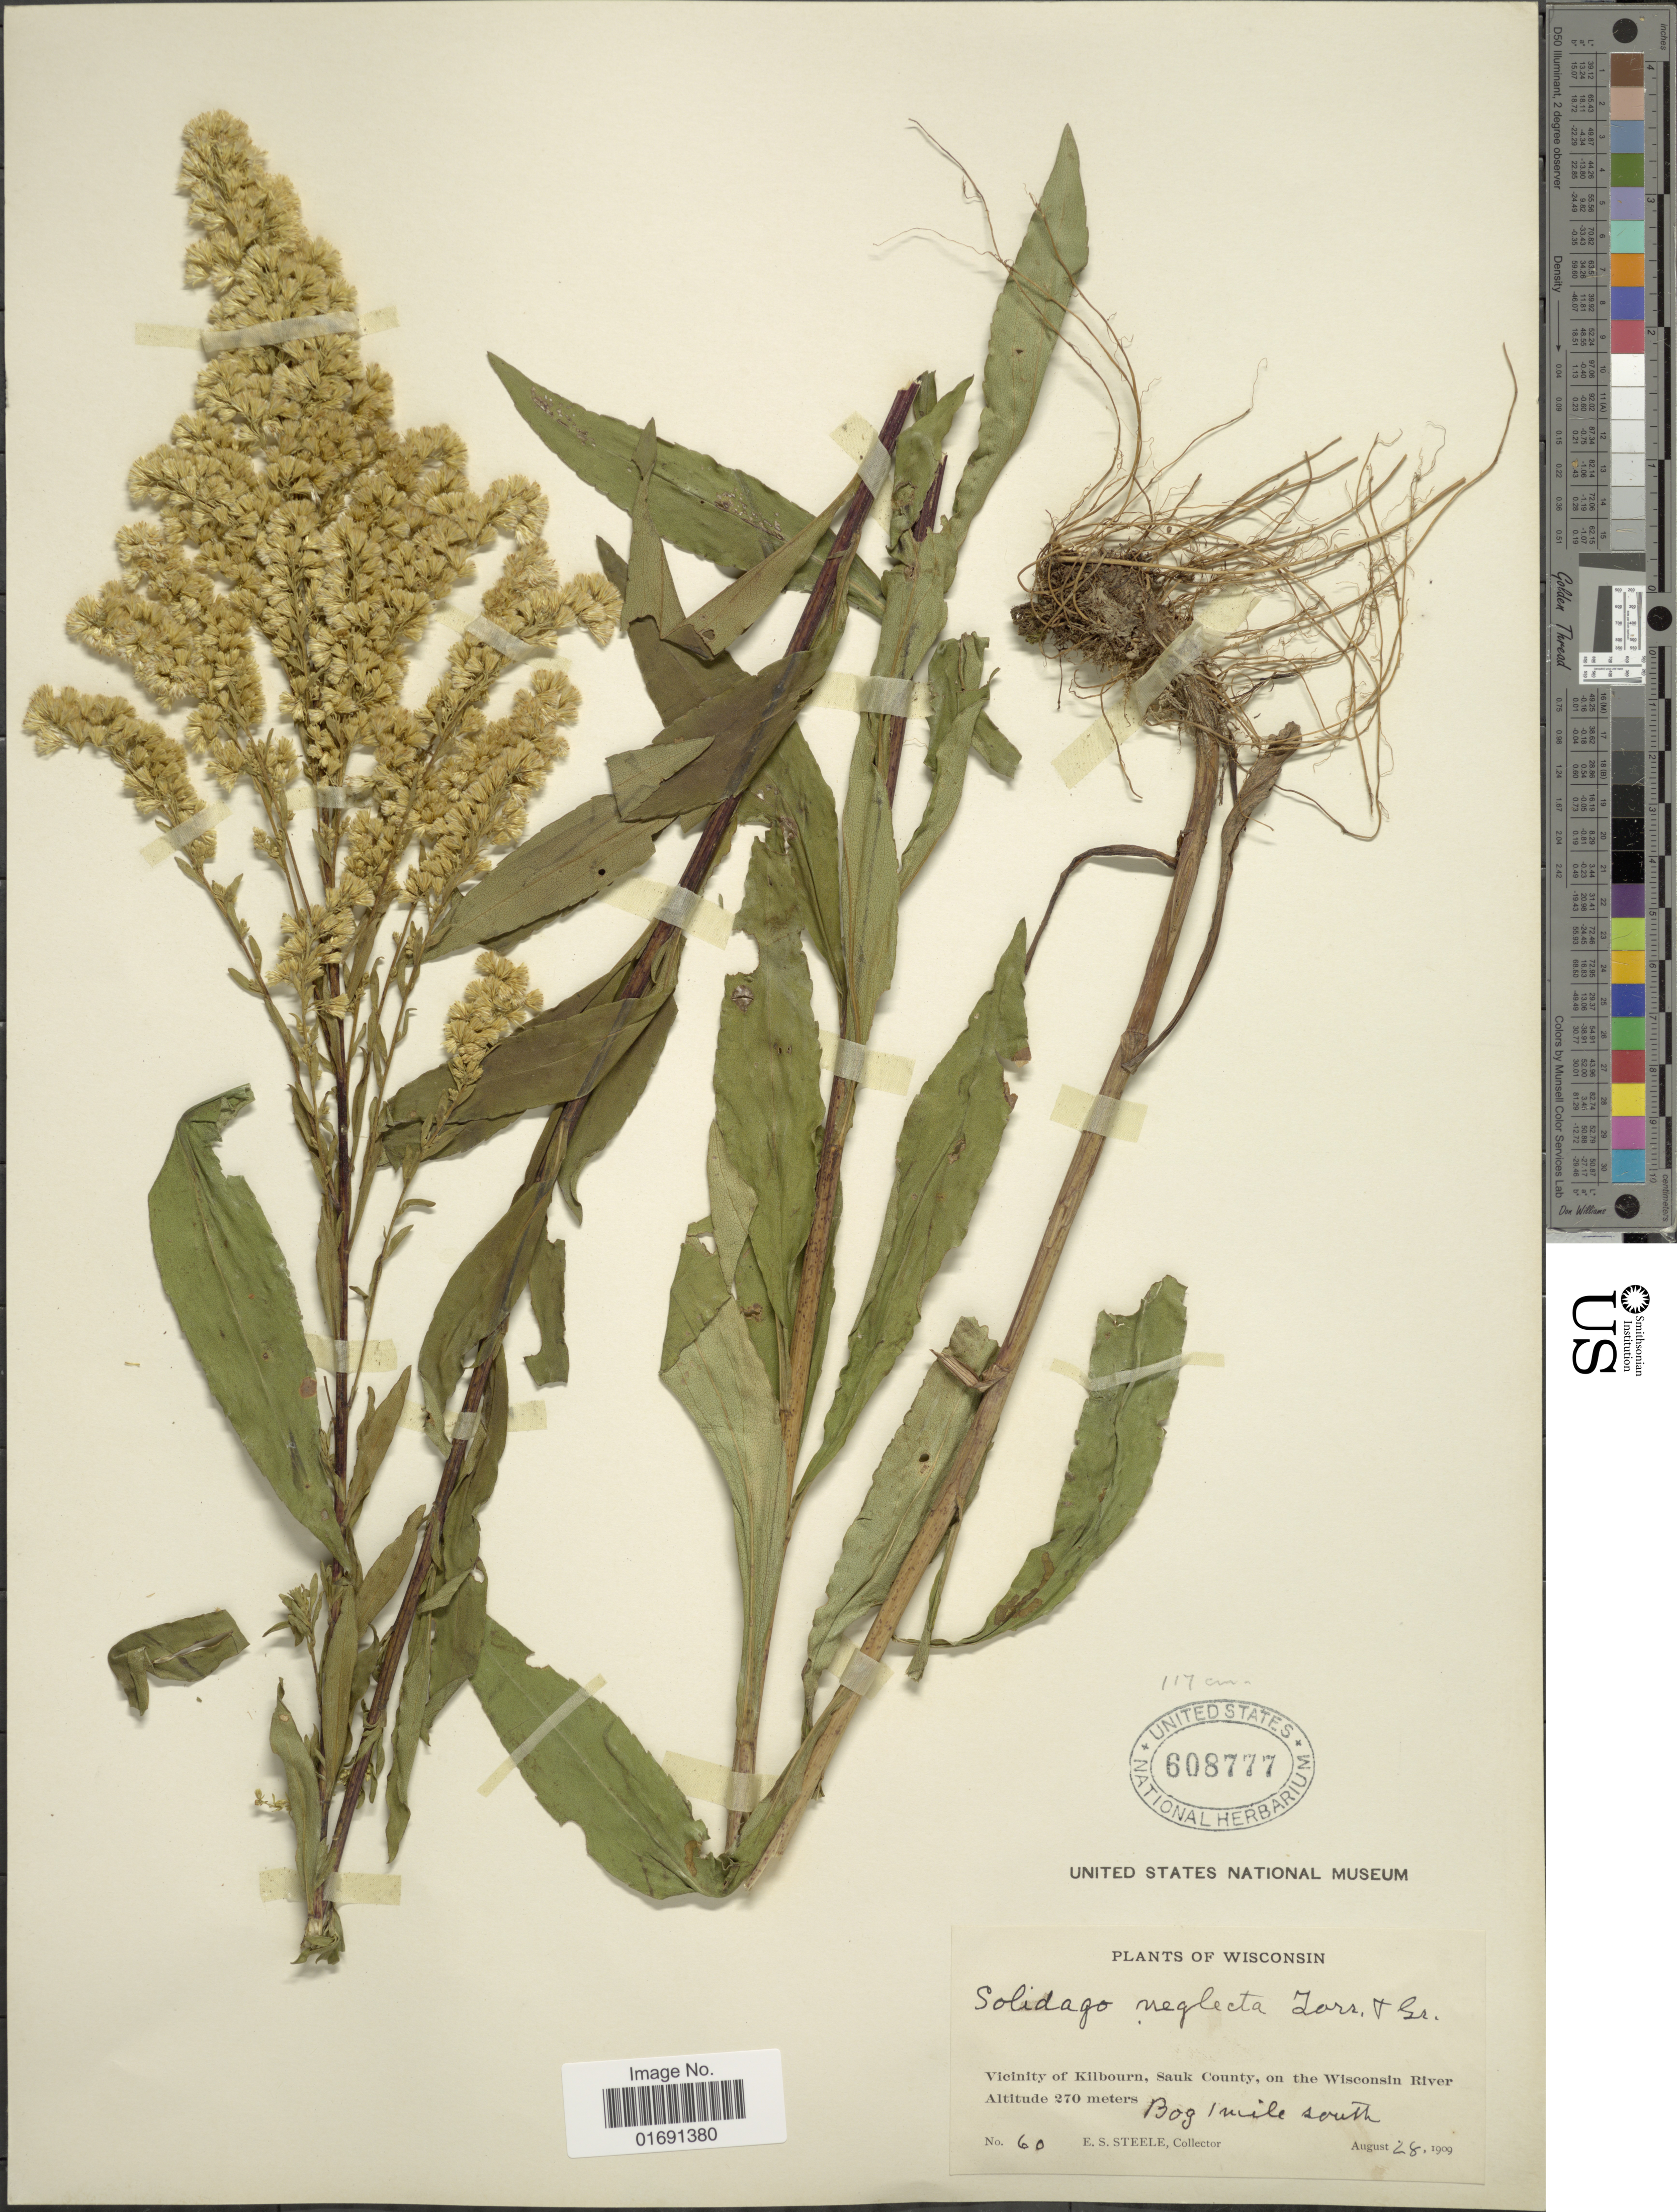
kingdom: Plantae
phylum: Tracheophyta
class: Magnoliopsida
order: Asterales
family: Asteraceae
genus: Solidago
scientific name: Solidago uniligulata var. neglecta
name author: Fernald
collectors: E. Steele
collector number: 60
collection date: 1909-08-28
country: United States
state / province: Wisconsin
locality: Vicinity of Kilbourn, Sauk County, on the Wisconsin River, bog 1 miles south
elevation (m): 270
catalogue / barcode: US 608777